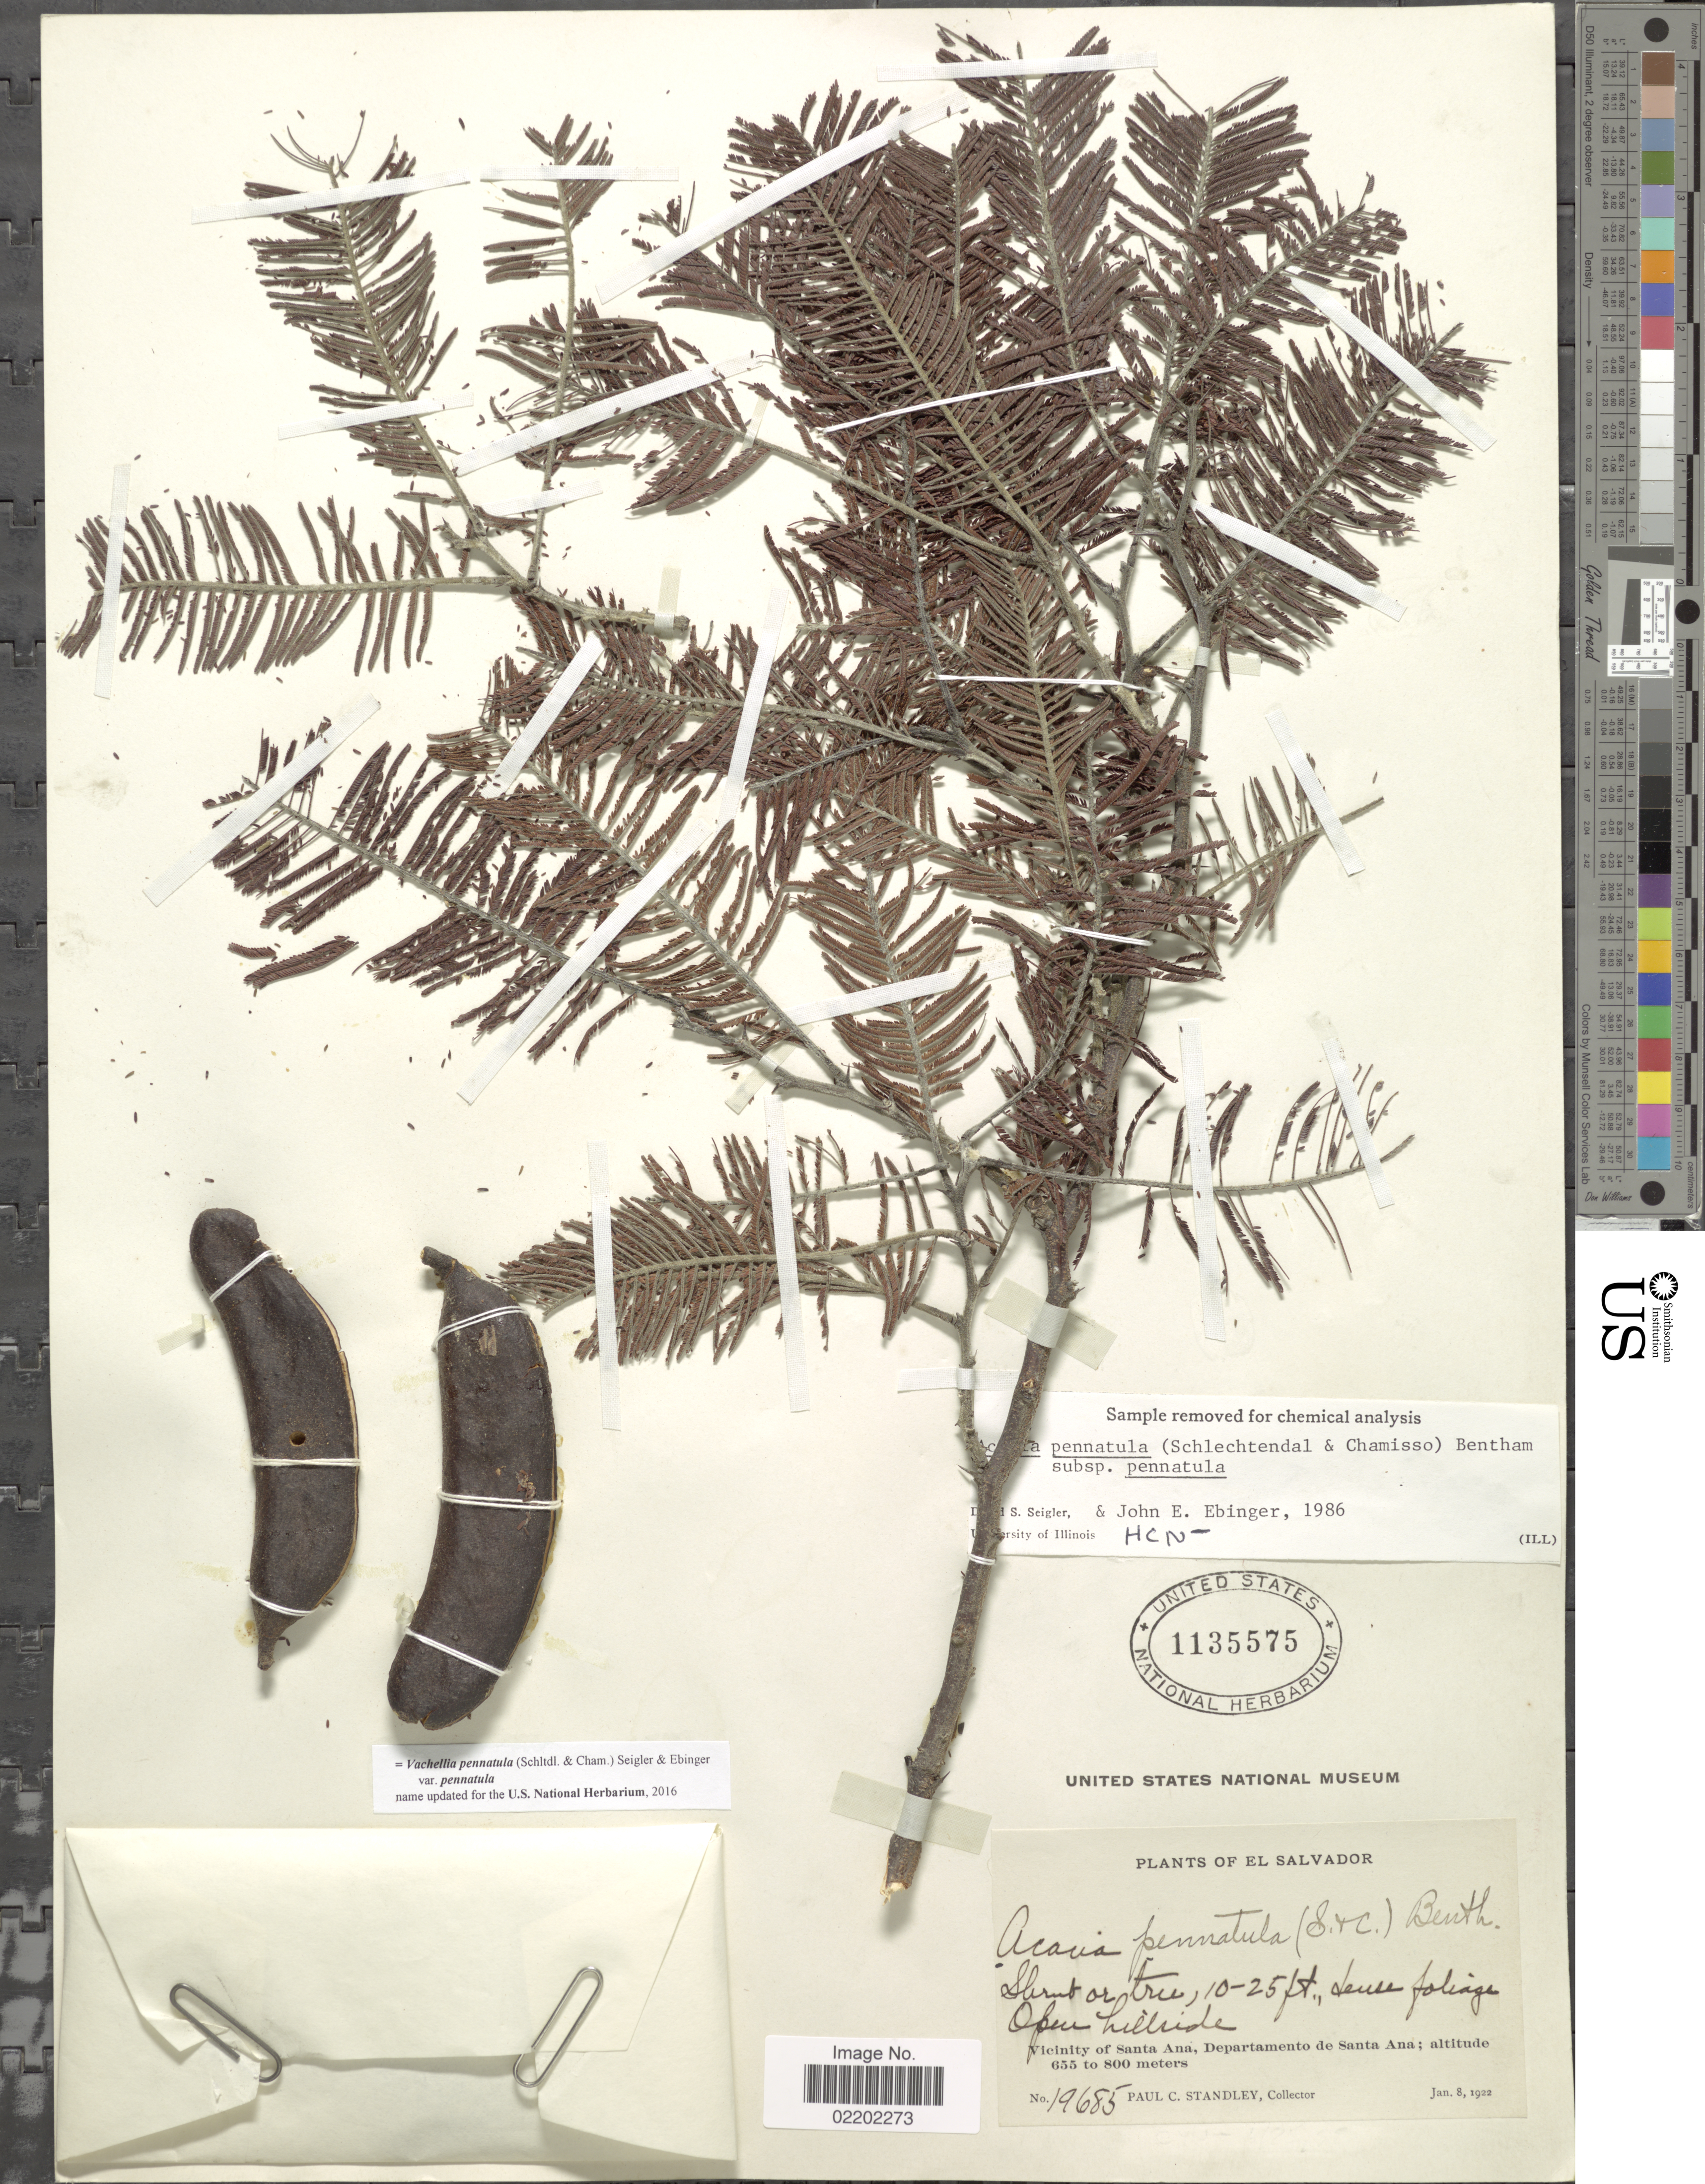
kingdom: Plantae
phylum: Tracheophyta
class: Magnoliopsida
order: Fabales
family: Fabaceae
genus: Vachellia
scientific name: Vachellia pennatula var. pennatula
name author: (Schltdl. & Cham.) Seigler & Ebinger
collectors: P. C. Standley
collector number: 19685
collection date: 1922-01-08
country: El Salvador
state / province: Santa Ana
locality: Vicinity of Santa Ana, Departamento de Santa Ana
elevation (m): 655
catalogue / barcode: US 1135575